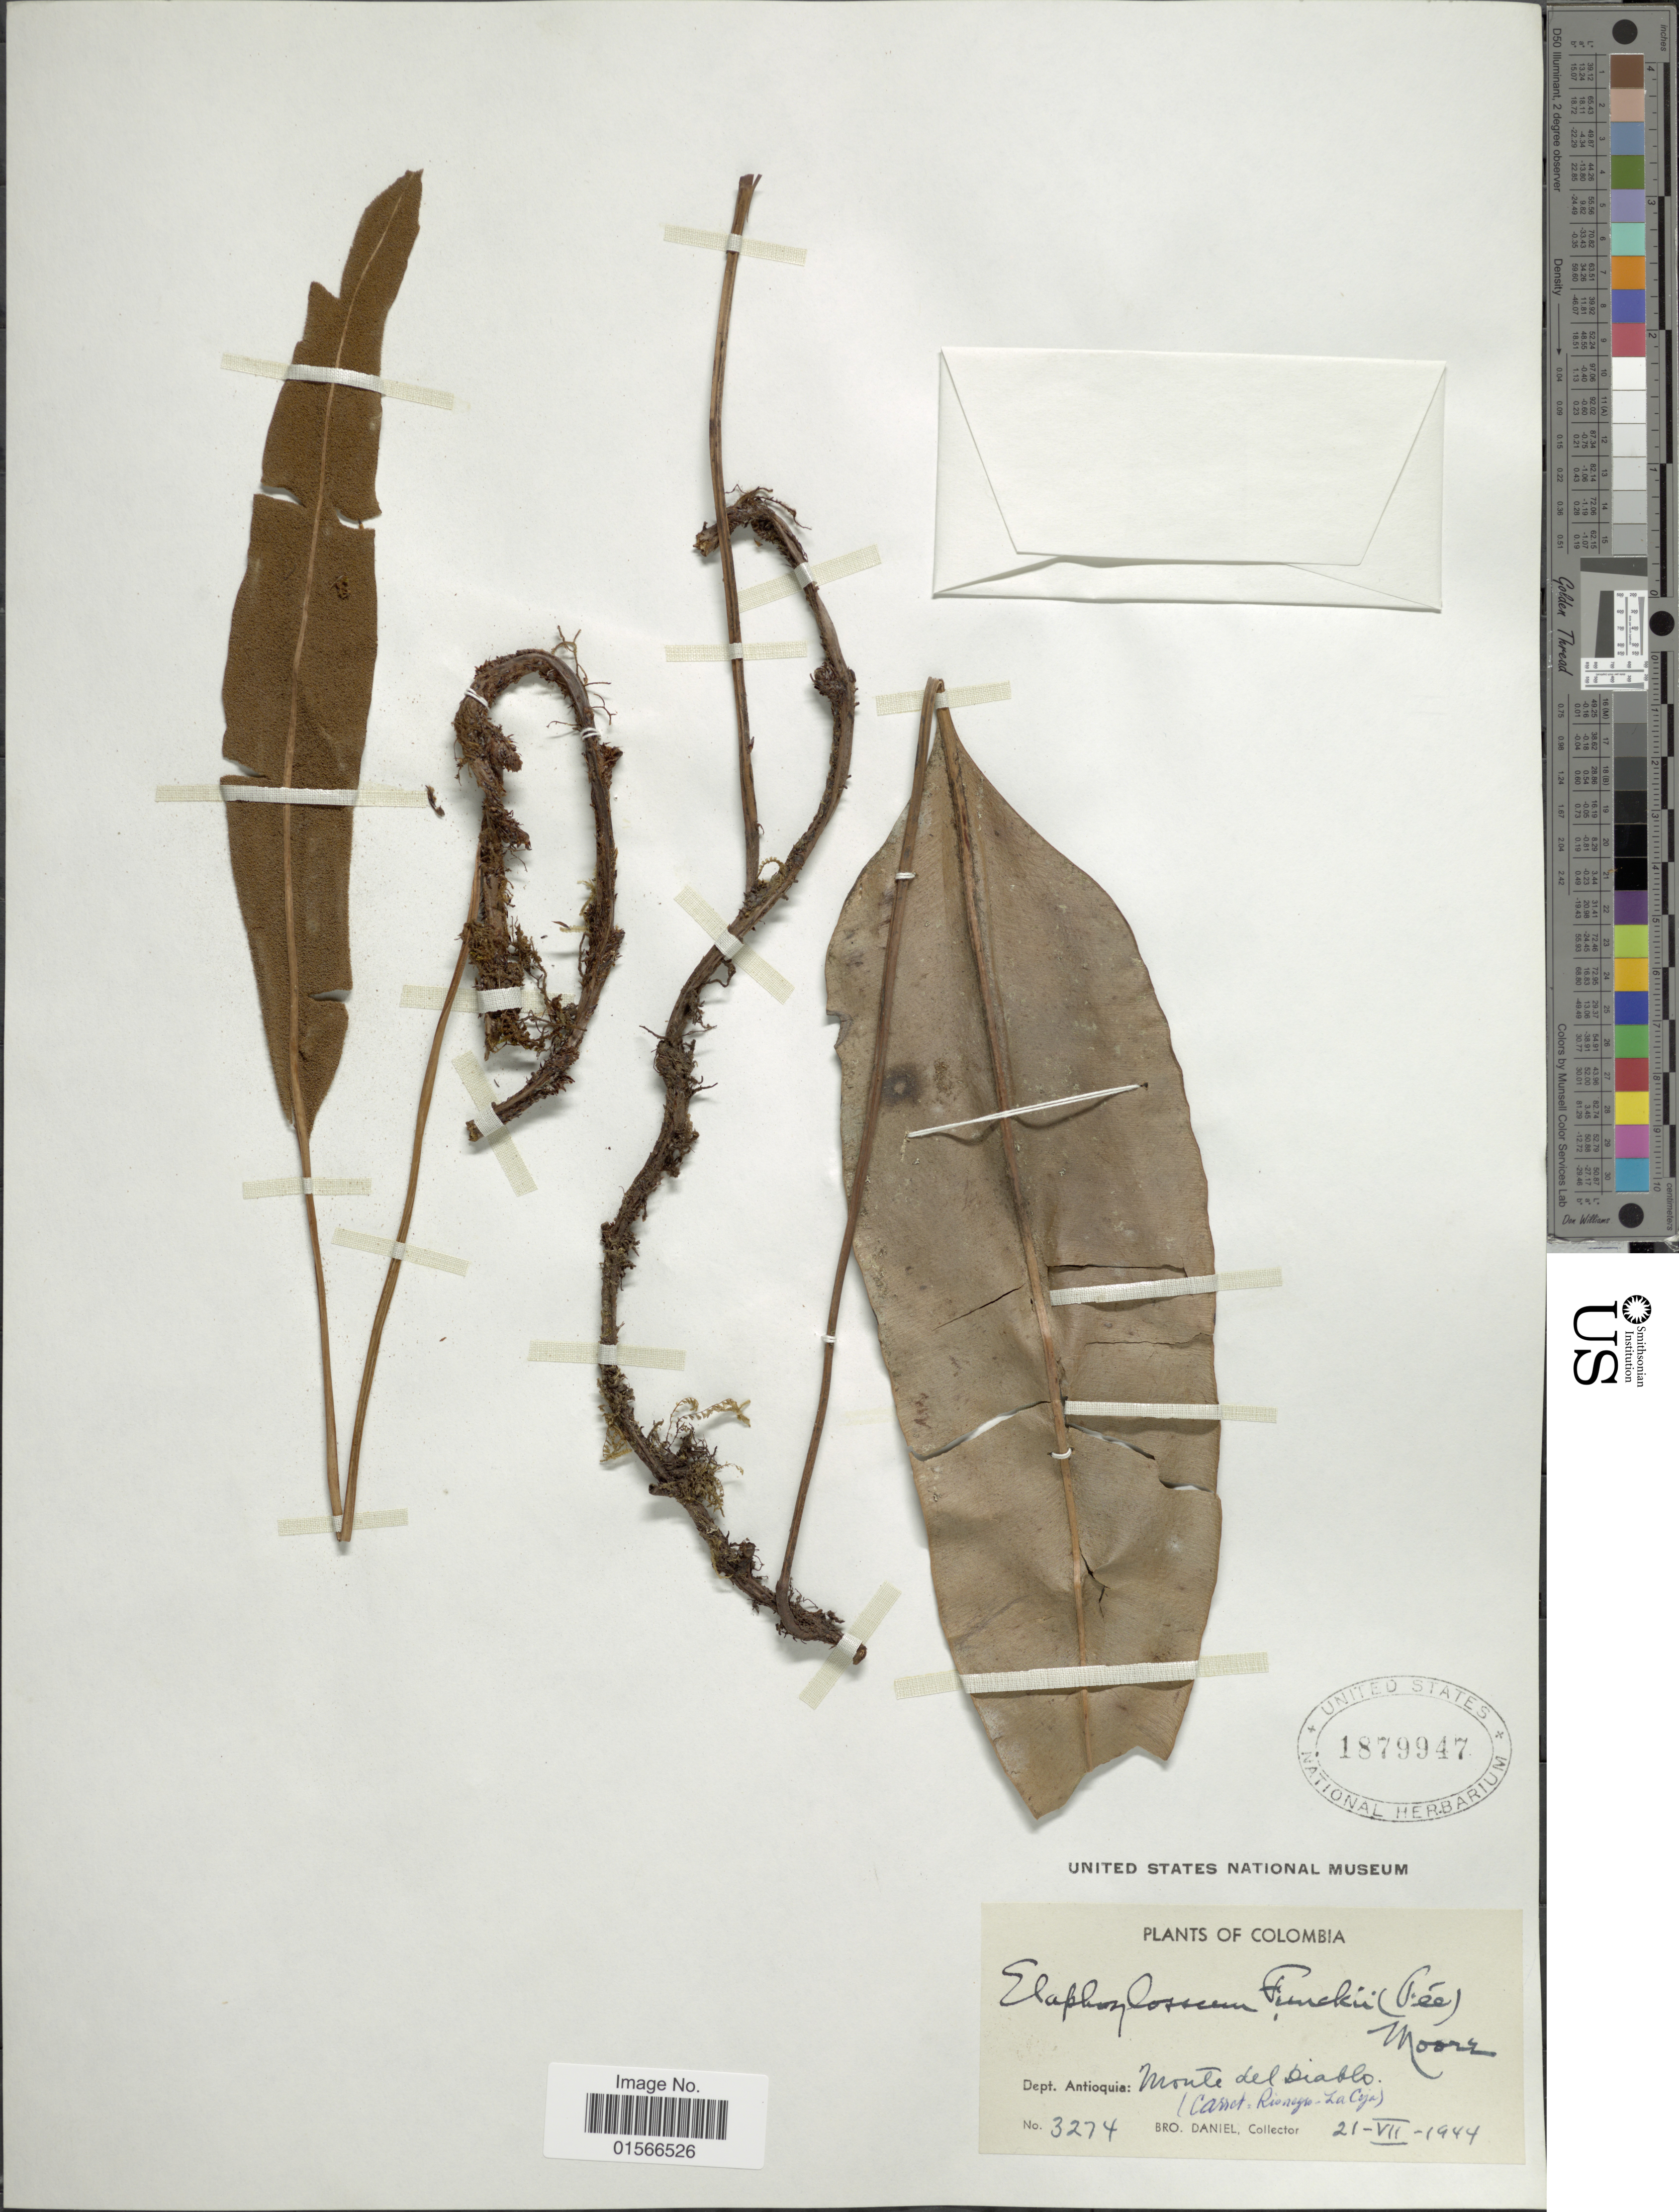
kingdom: Plantae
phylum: Tracheophyta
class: Polypodiopsida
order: Polypodiales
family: Dryopteridaceae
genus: Elaphoglossum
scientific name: Elaphoglossum funckii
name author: (Fée) T. Moore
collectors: Bro. Daniel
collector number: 3274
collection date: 1944-07-21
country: Colombia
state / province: Antioquia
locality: Dept. Antioquia: Monte del Diablo (carret: Rio negro-La Coja)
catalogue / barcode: US 1879947